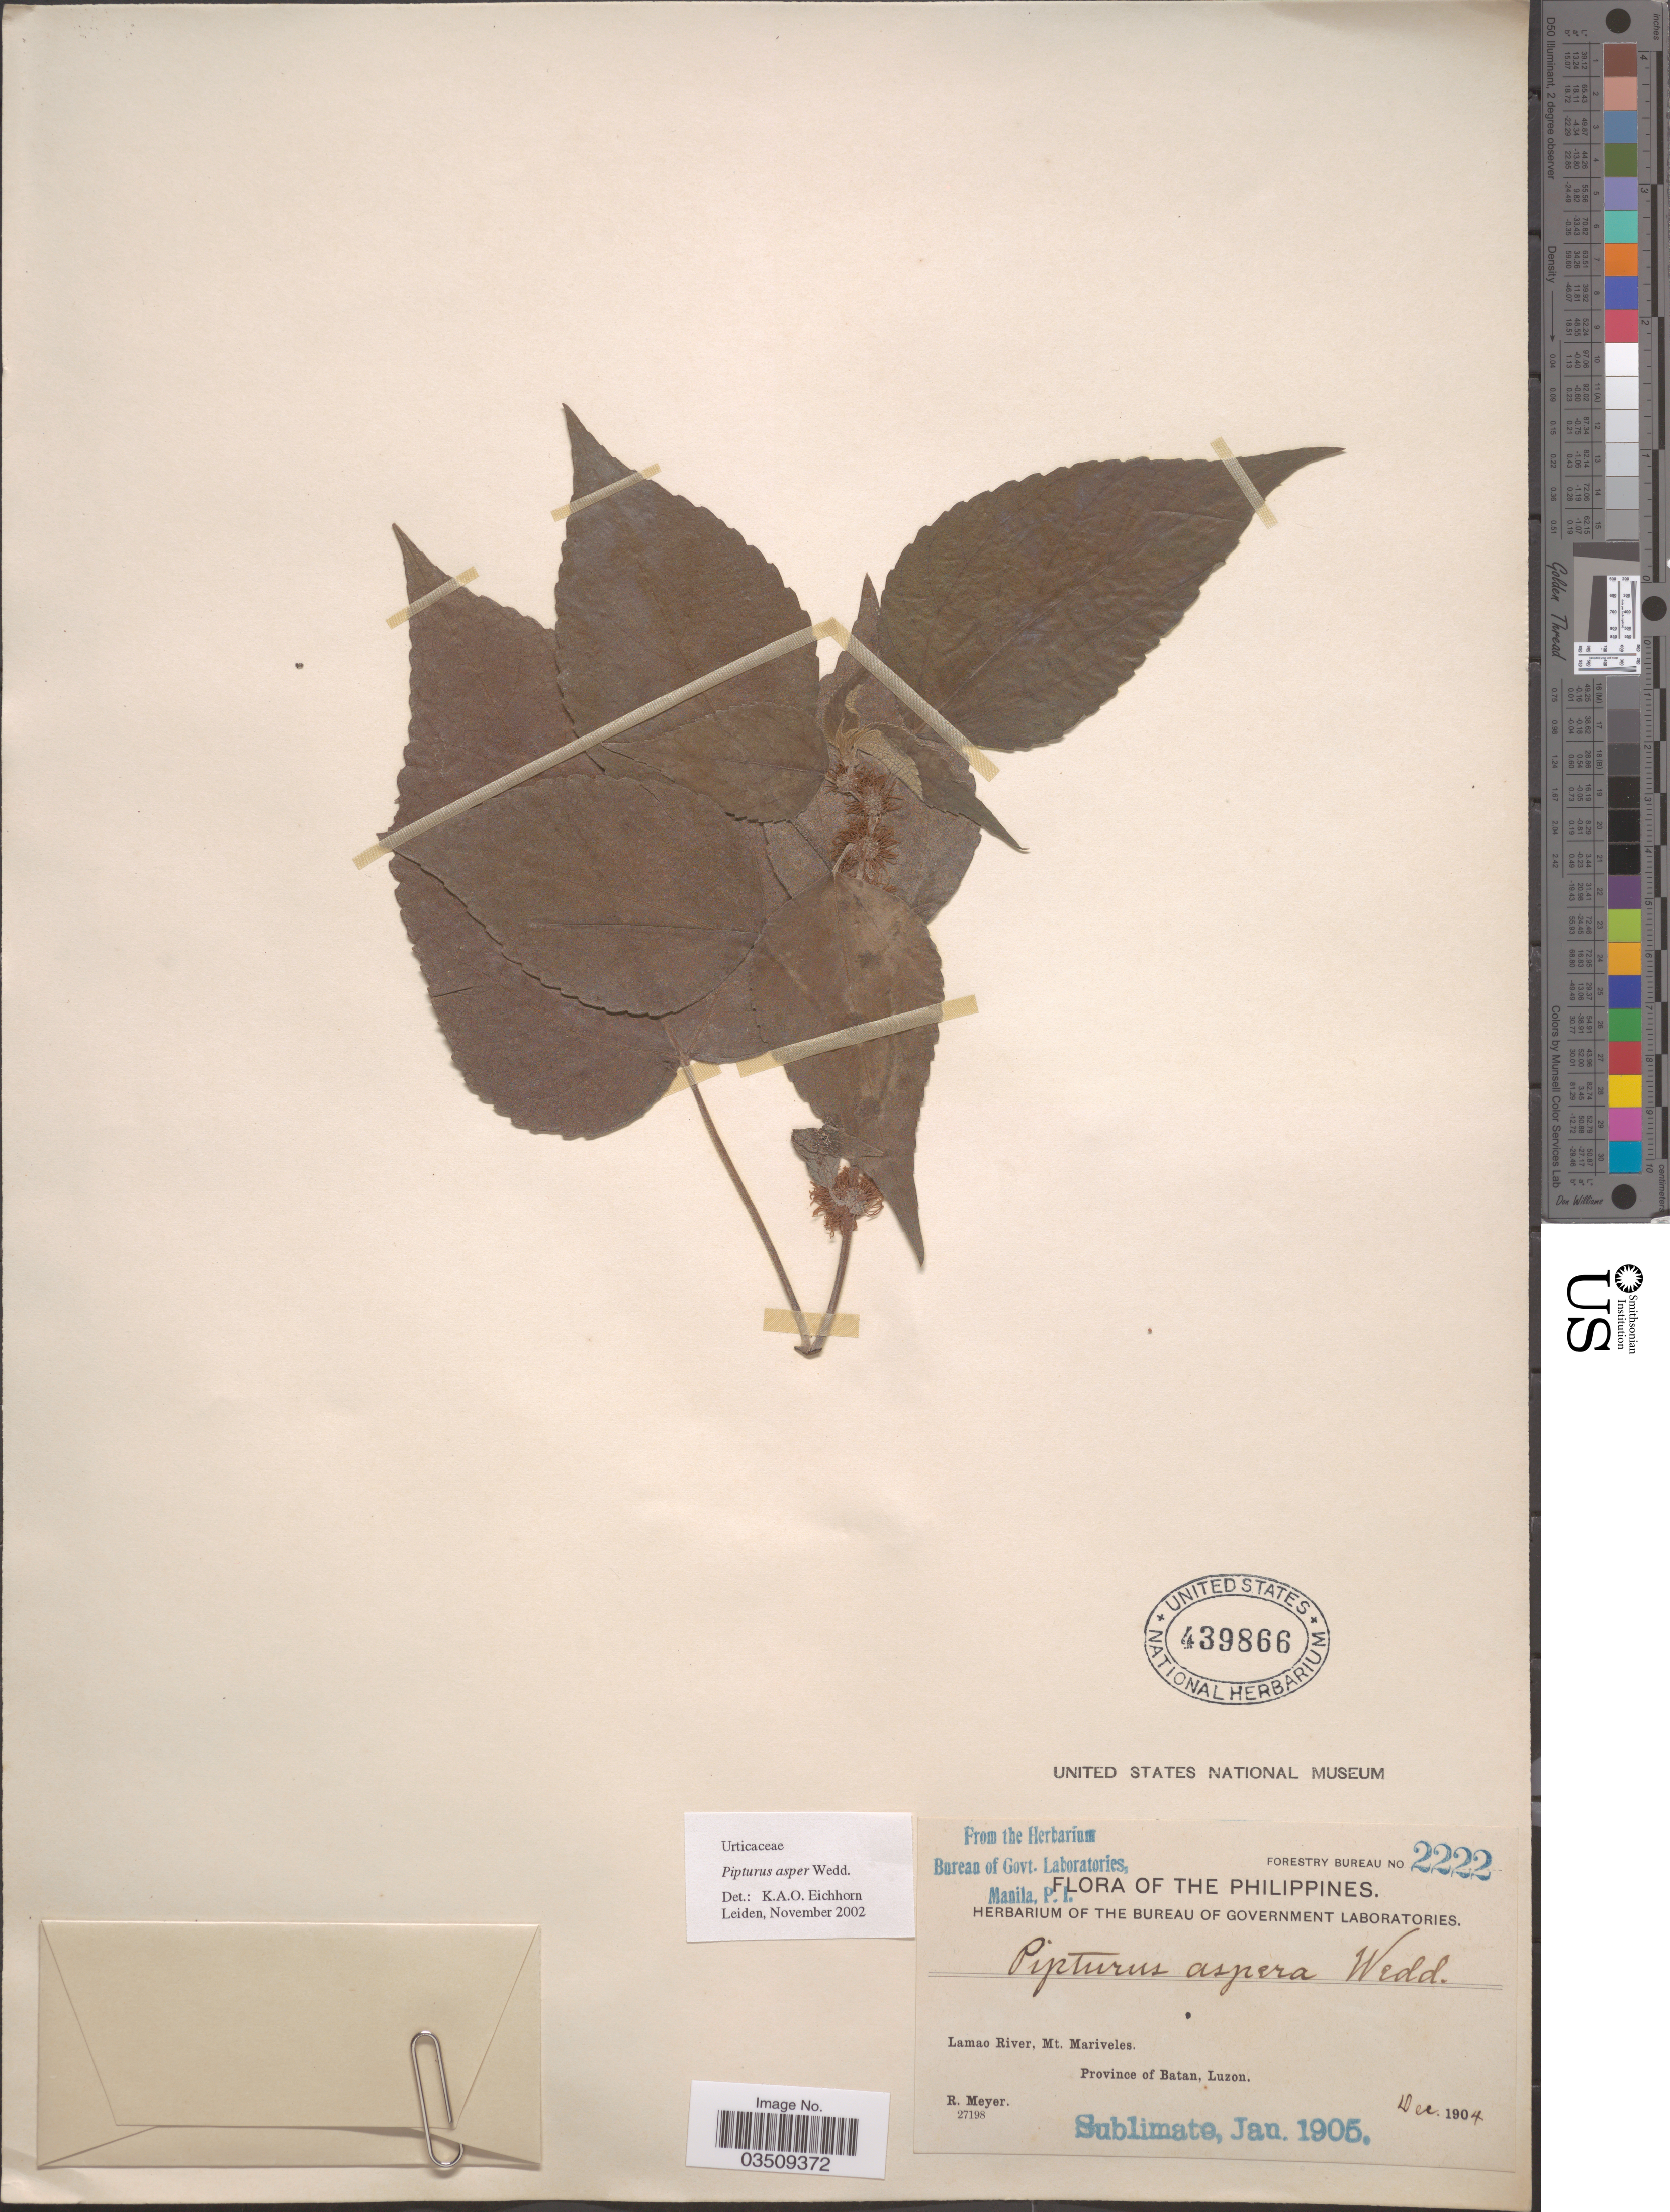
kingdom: Plantae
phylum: Tracheophyta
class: Magnoliopsida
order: Rosales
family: Urticaceae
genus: Pipturus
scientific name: Pipturus arborescens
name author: (Link) C.B. Rob.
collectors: R. Meyer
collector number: Forestry Bureau 2222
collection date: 1904-12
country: Philippines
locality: Lamao River, Mt. Mariveles. Province of Batan, Luzon.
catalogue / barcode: US 439866